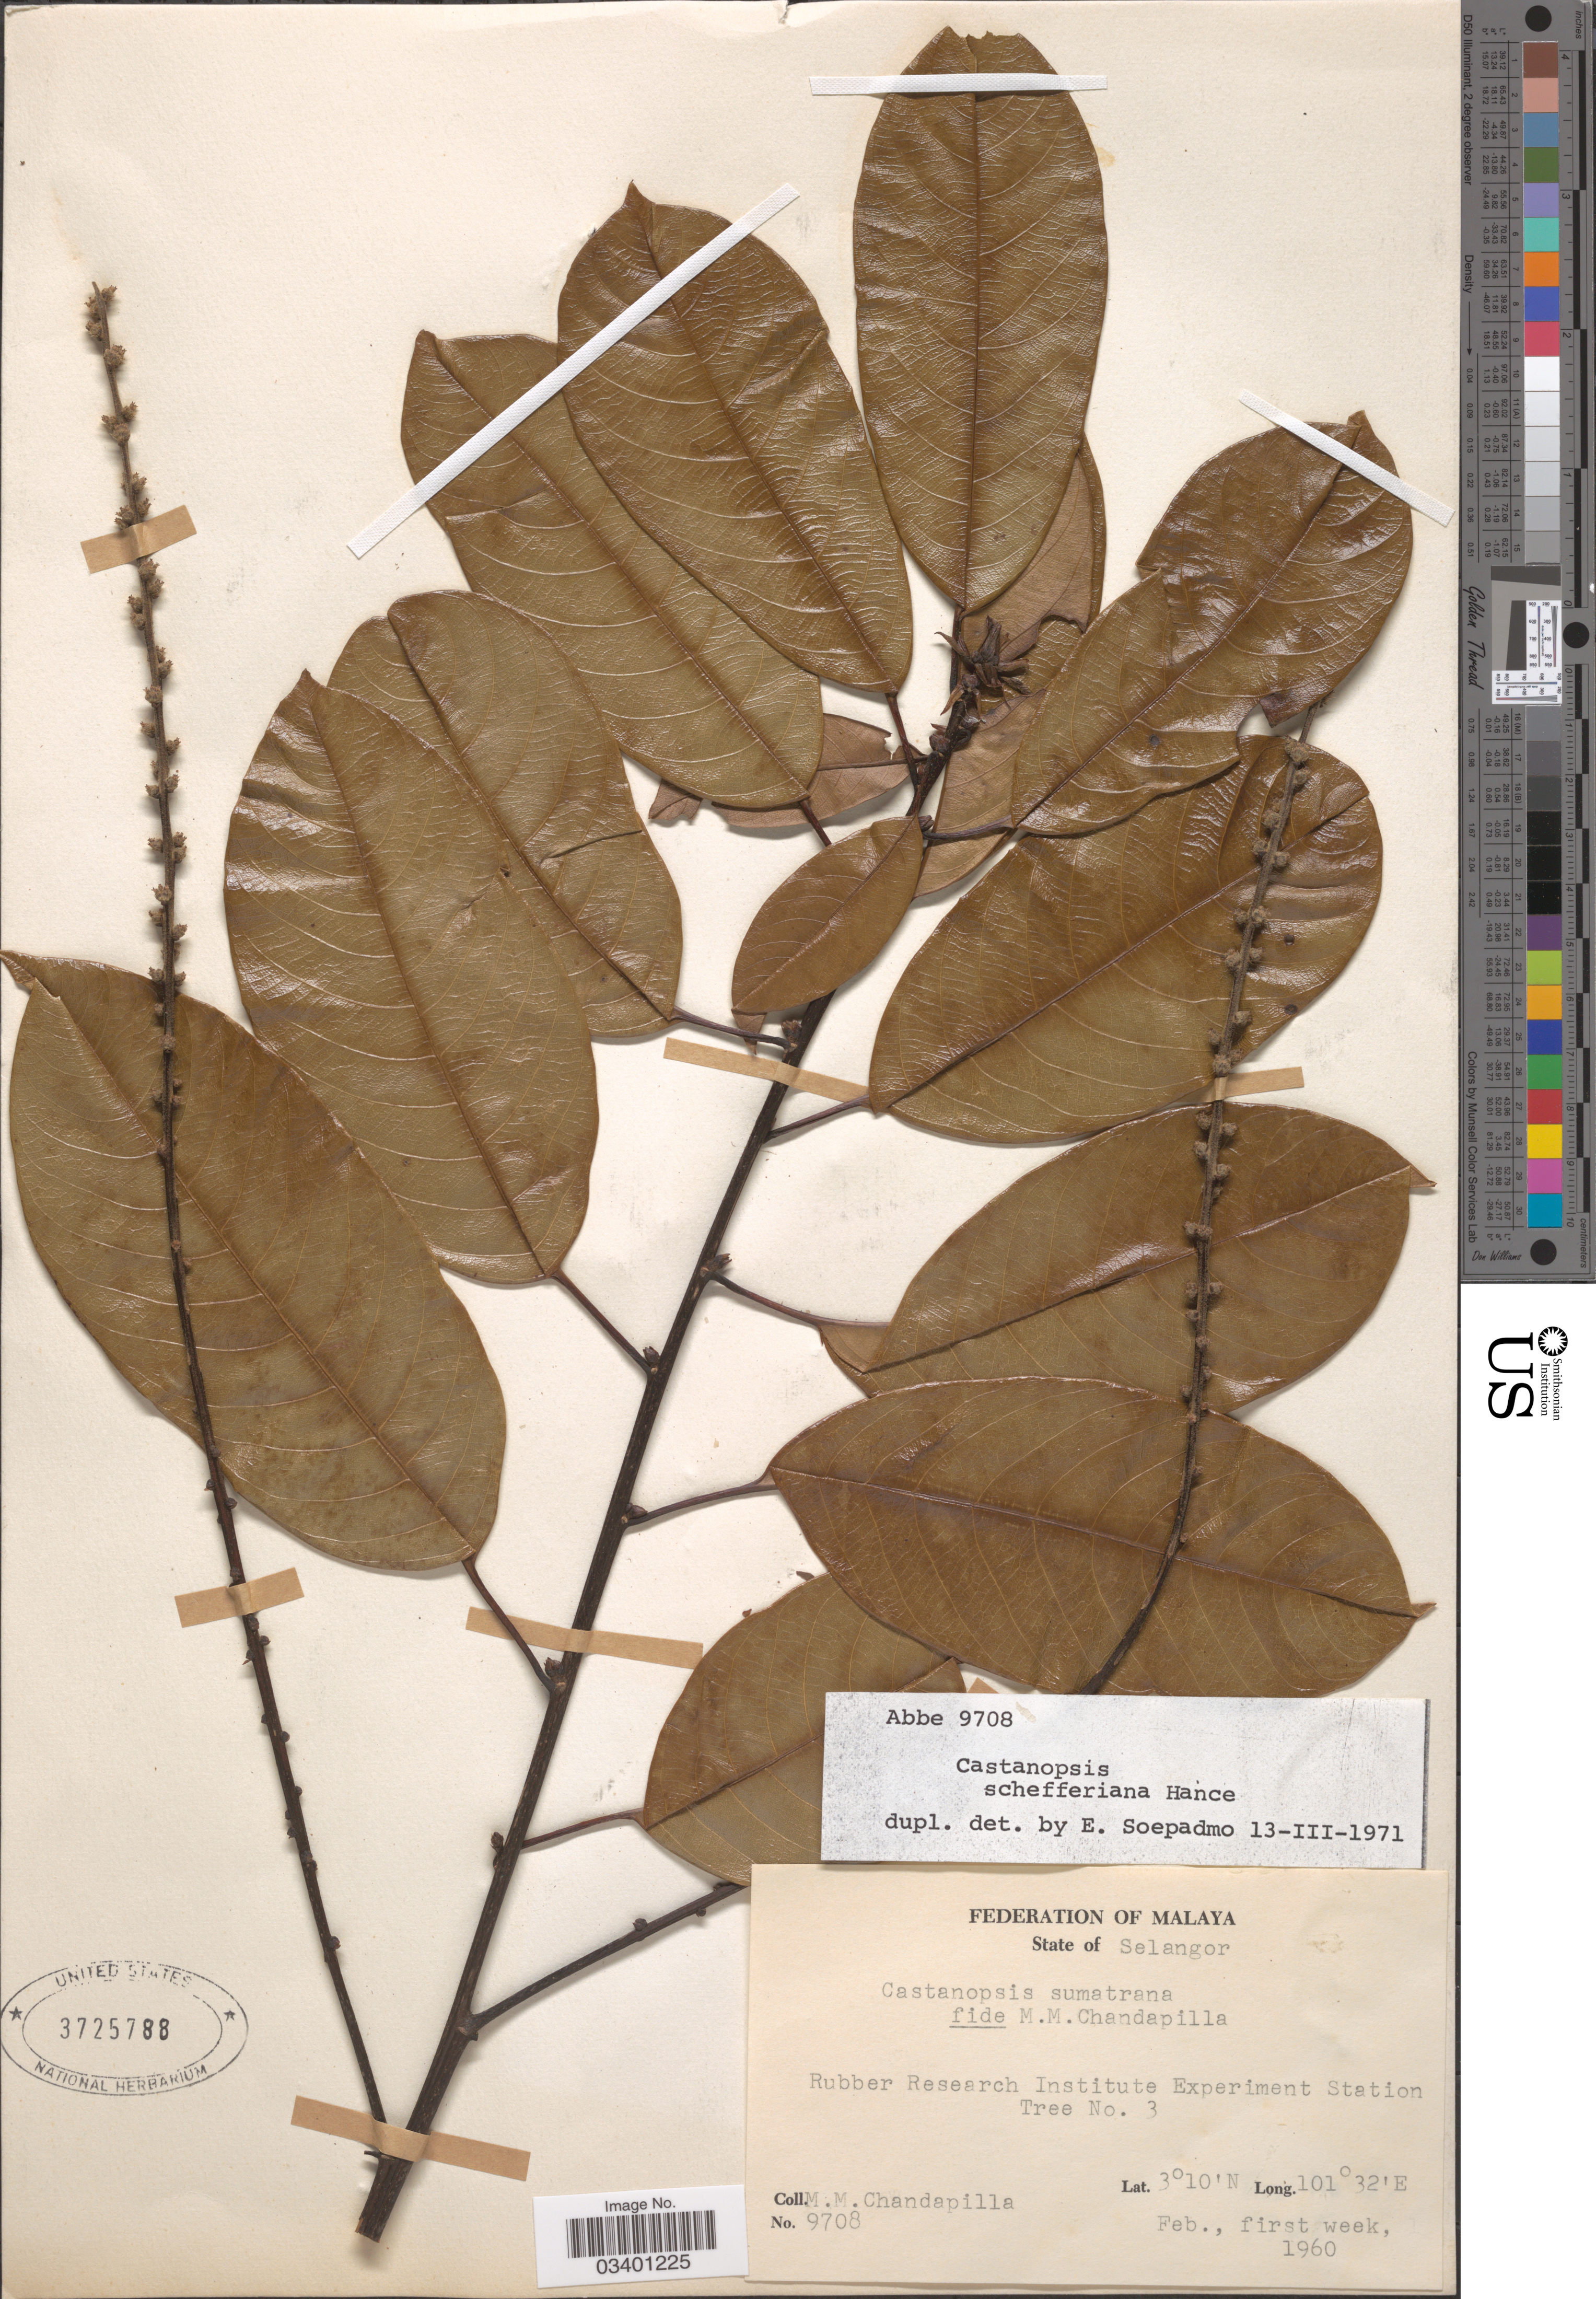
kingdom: Plantae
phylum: Tracheophyta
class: Magnoliopsida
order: Fagales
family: Fagaceae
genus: Castanopsis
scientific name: Castanopsis schefferiana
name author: Hance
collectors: M. Chandapilla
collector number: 9708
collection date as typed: Feb., first week, 1960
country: Malaysia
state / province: Selangor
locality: Federation of Malaya. Rubber Research Institute Experiment Station Tree No. 3.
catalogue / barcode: US 3725788